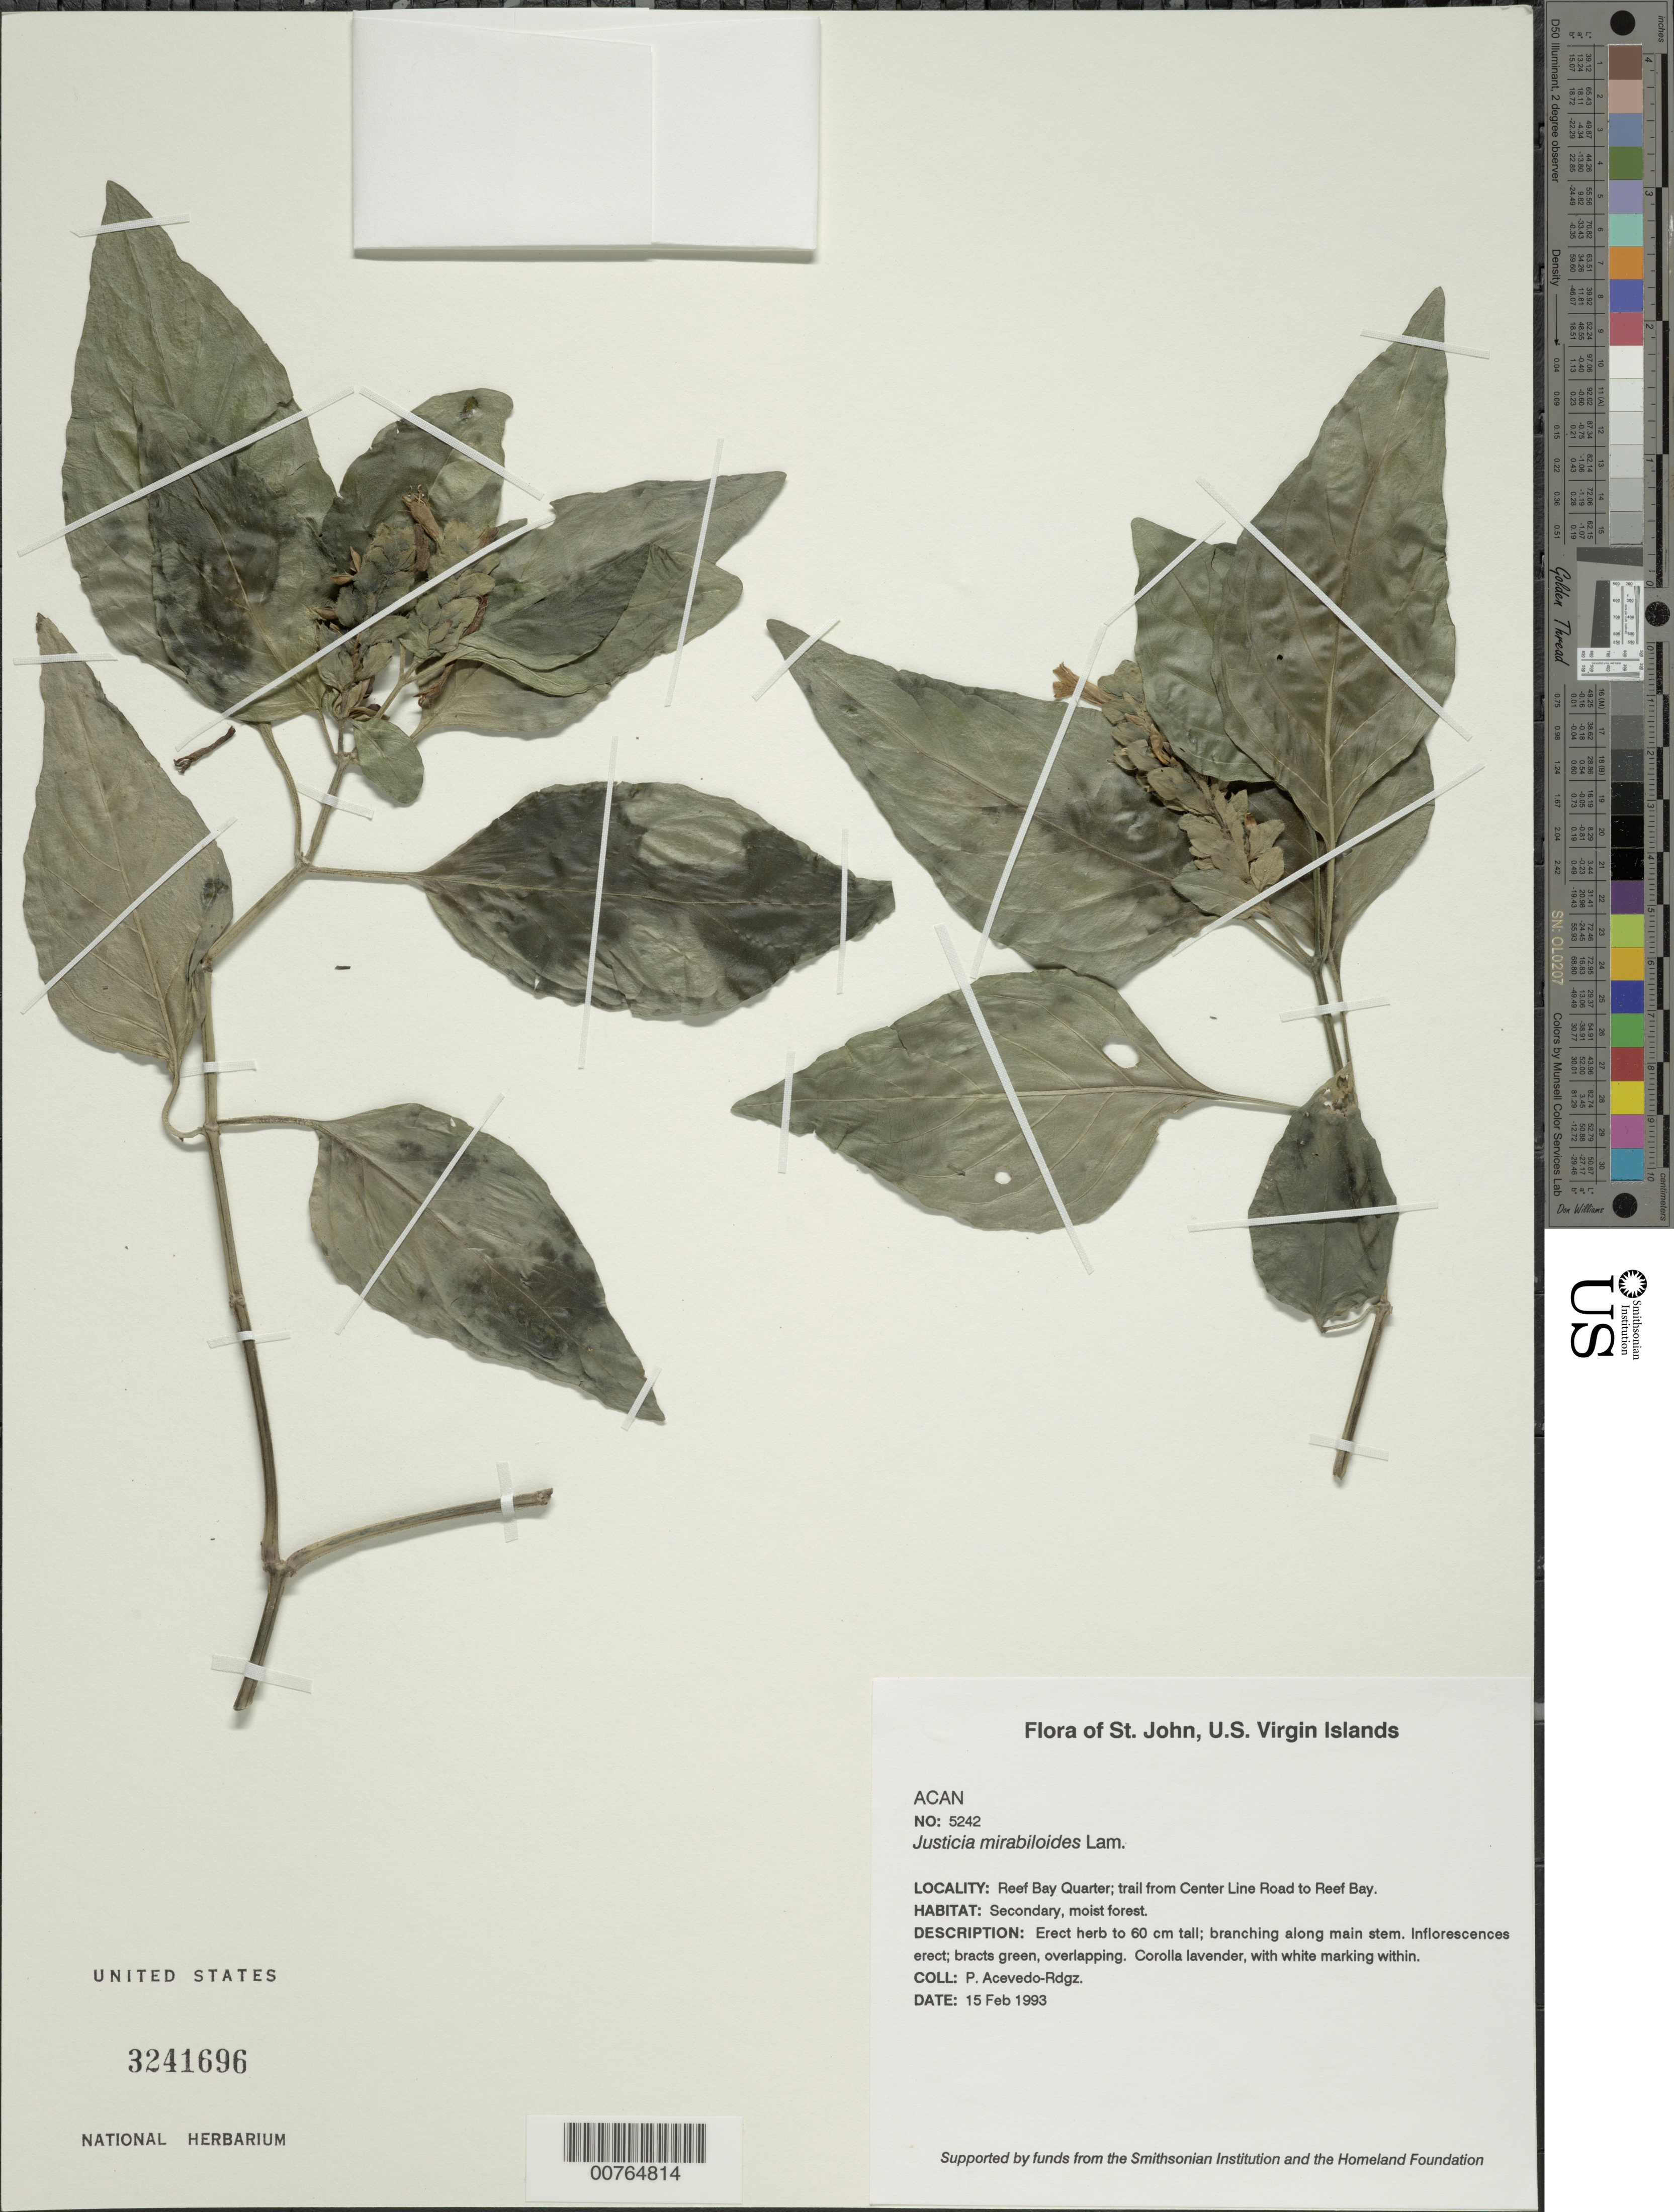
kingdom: Plantae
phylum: Tracheophyta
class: Magnoliopsida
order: Lamiales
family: Acanthaceae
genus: Justicia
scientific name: Justicia mirabiloides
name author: Lam.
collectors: P. Acevedo-Rodr.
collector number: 5242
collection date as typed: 15 Feb 1993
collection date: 1993-02-15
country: U.S. Virgin Islands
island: St. John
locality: Reef Bay Quarter; trail from Center Line Road to Reef Bay.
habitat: Secondary, moist forest.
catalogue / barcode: US 3241696